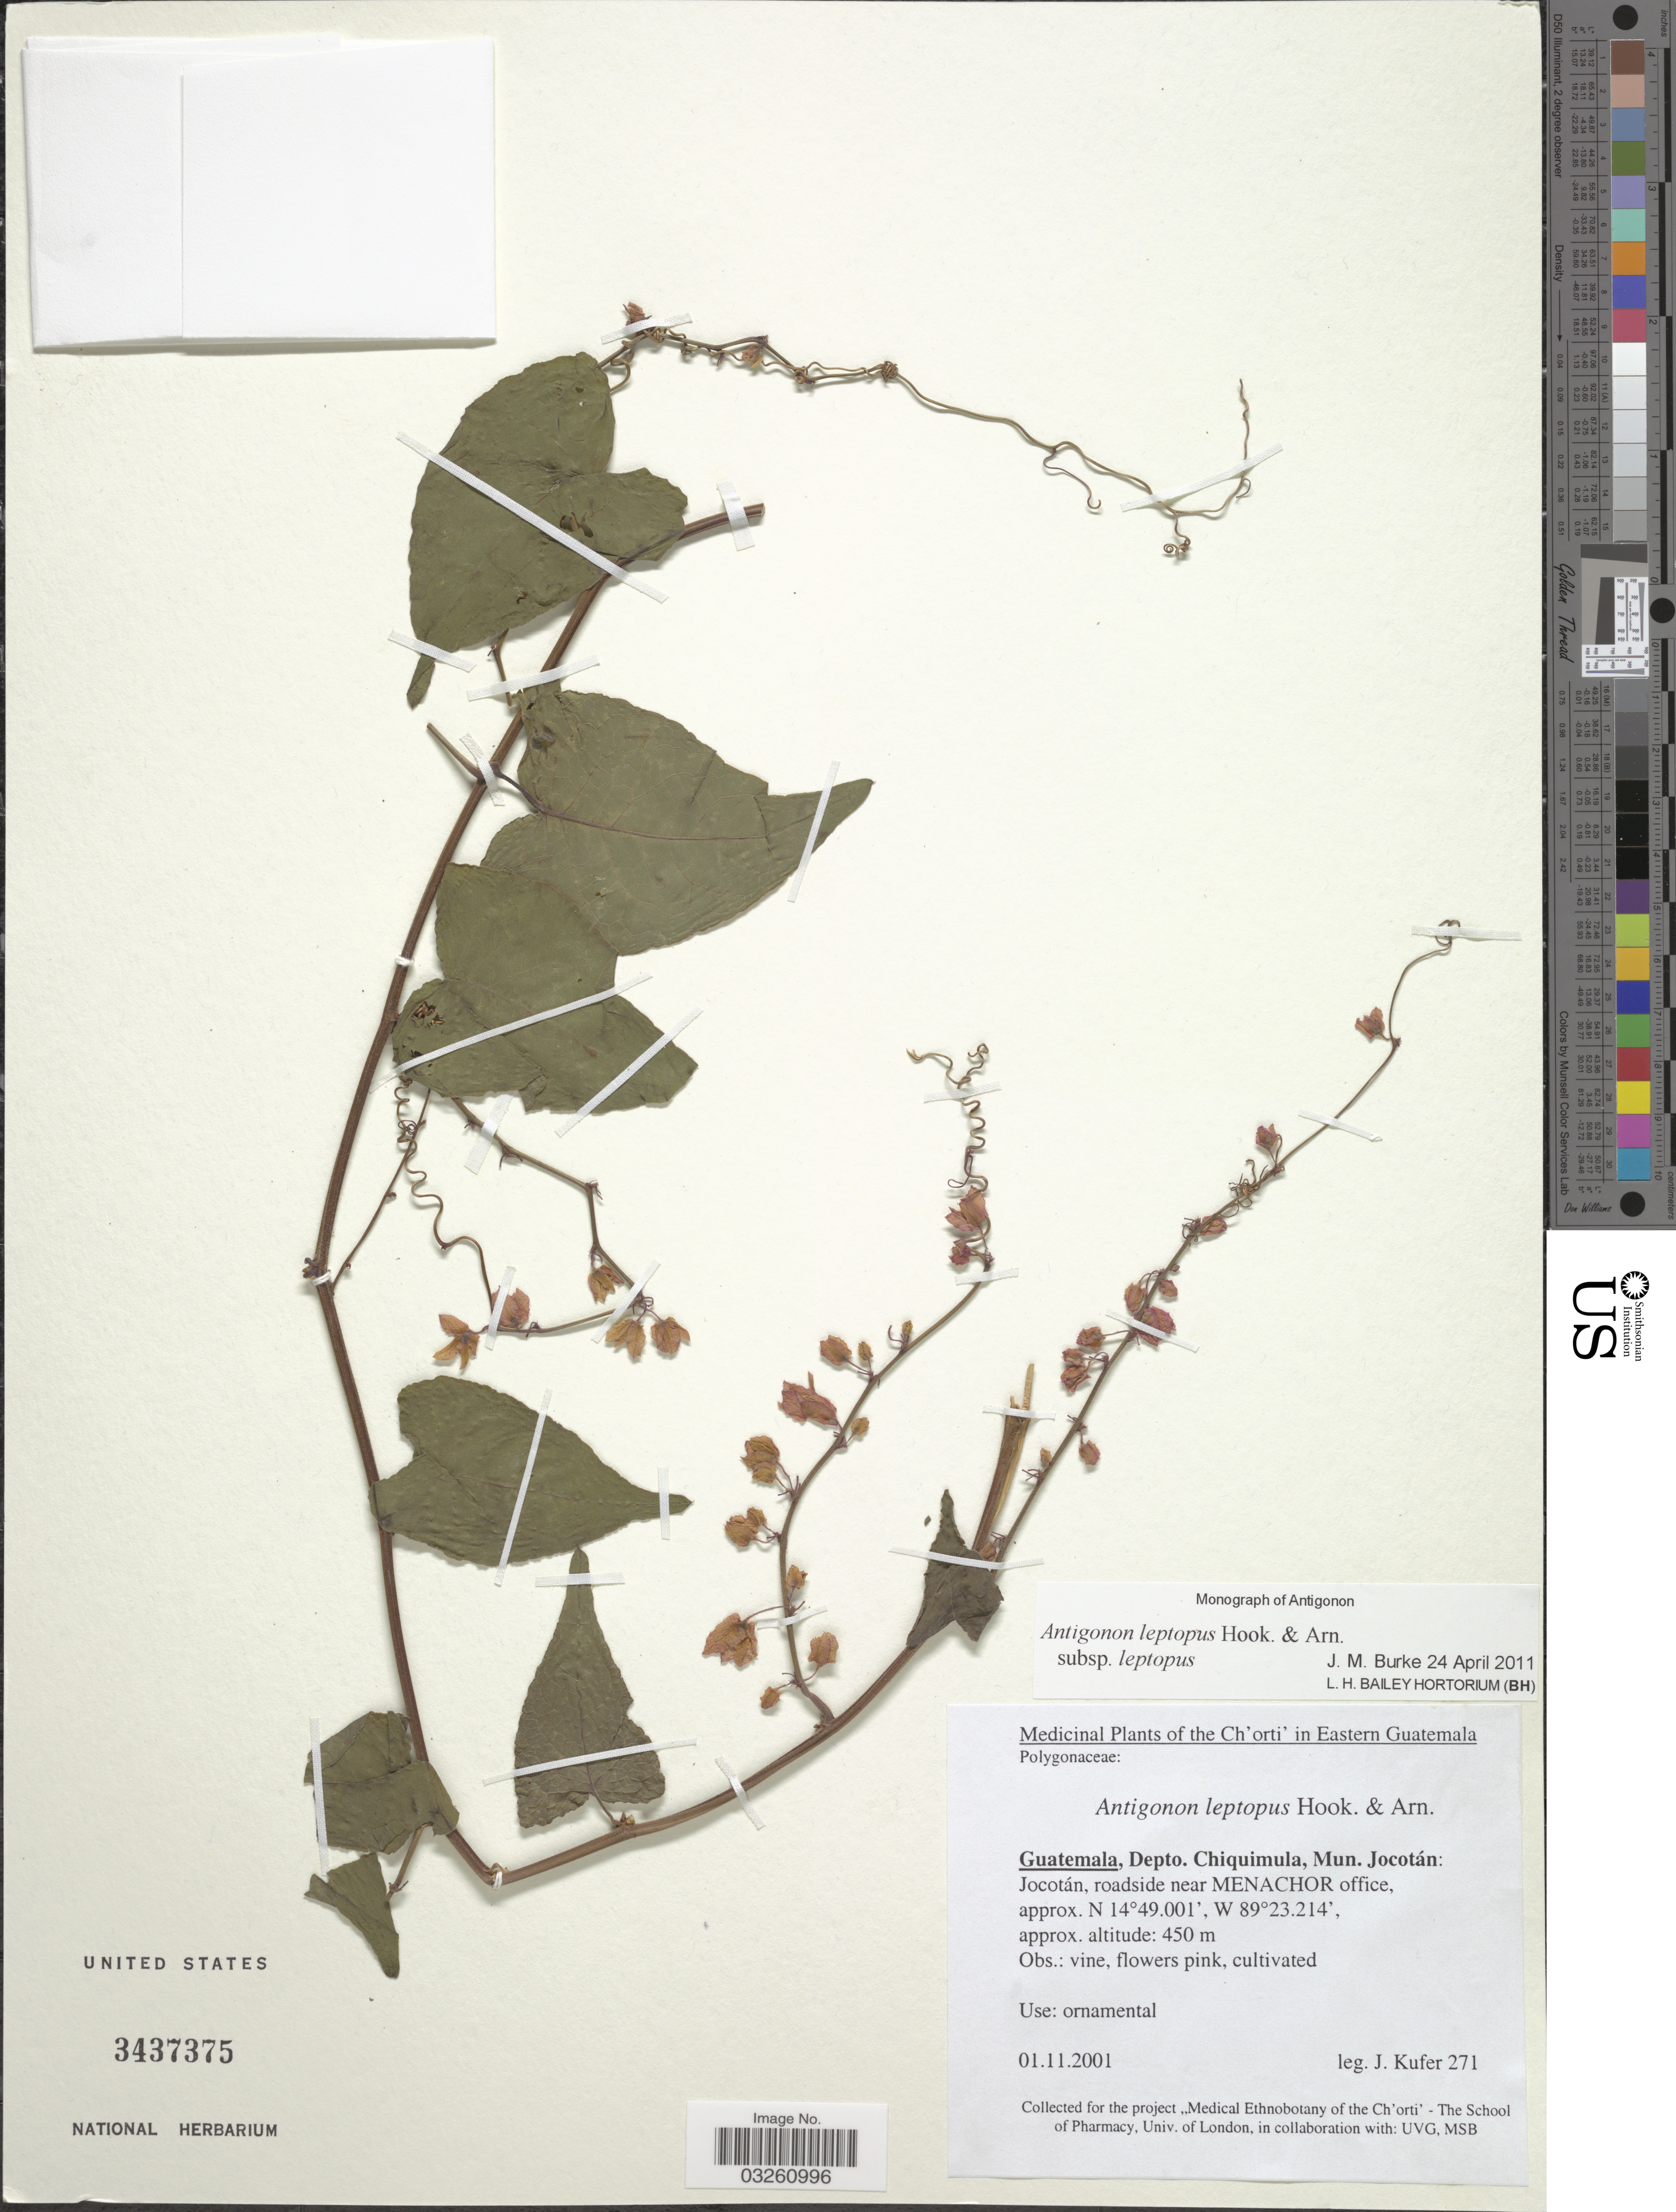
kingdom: Plantae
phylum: Tracheophyta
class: Magnoliopsida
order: Caryophyllales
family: Polygonaceae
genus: Antigonon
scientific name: Antigonon leptopus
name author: Hook. & Arn.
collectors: J. Kufer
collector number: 271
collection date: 2001-11-01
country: Guatemala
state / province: Chiquimula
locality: Ch'orti' in Eastern Guatemala. Depto. Chiquimula, Mun. Jocotán: Jocotán, roadside near MENACHOR office.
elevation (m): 450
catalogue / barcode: US 3437375